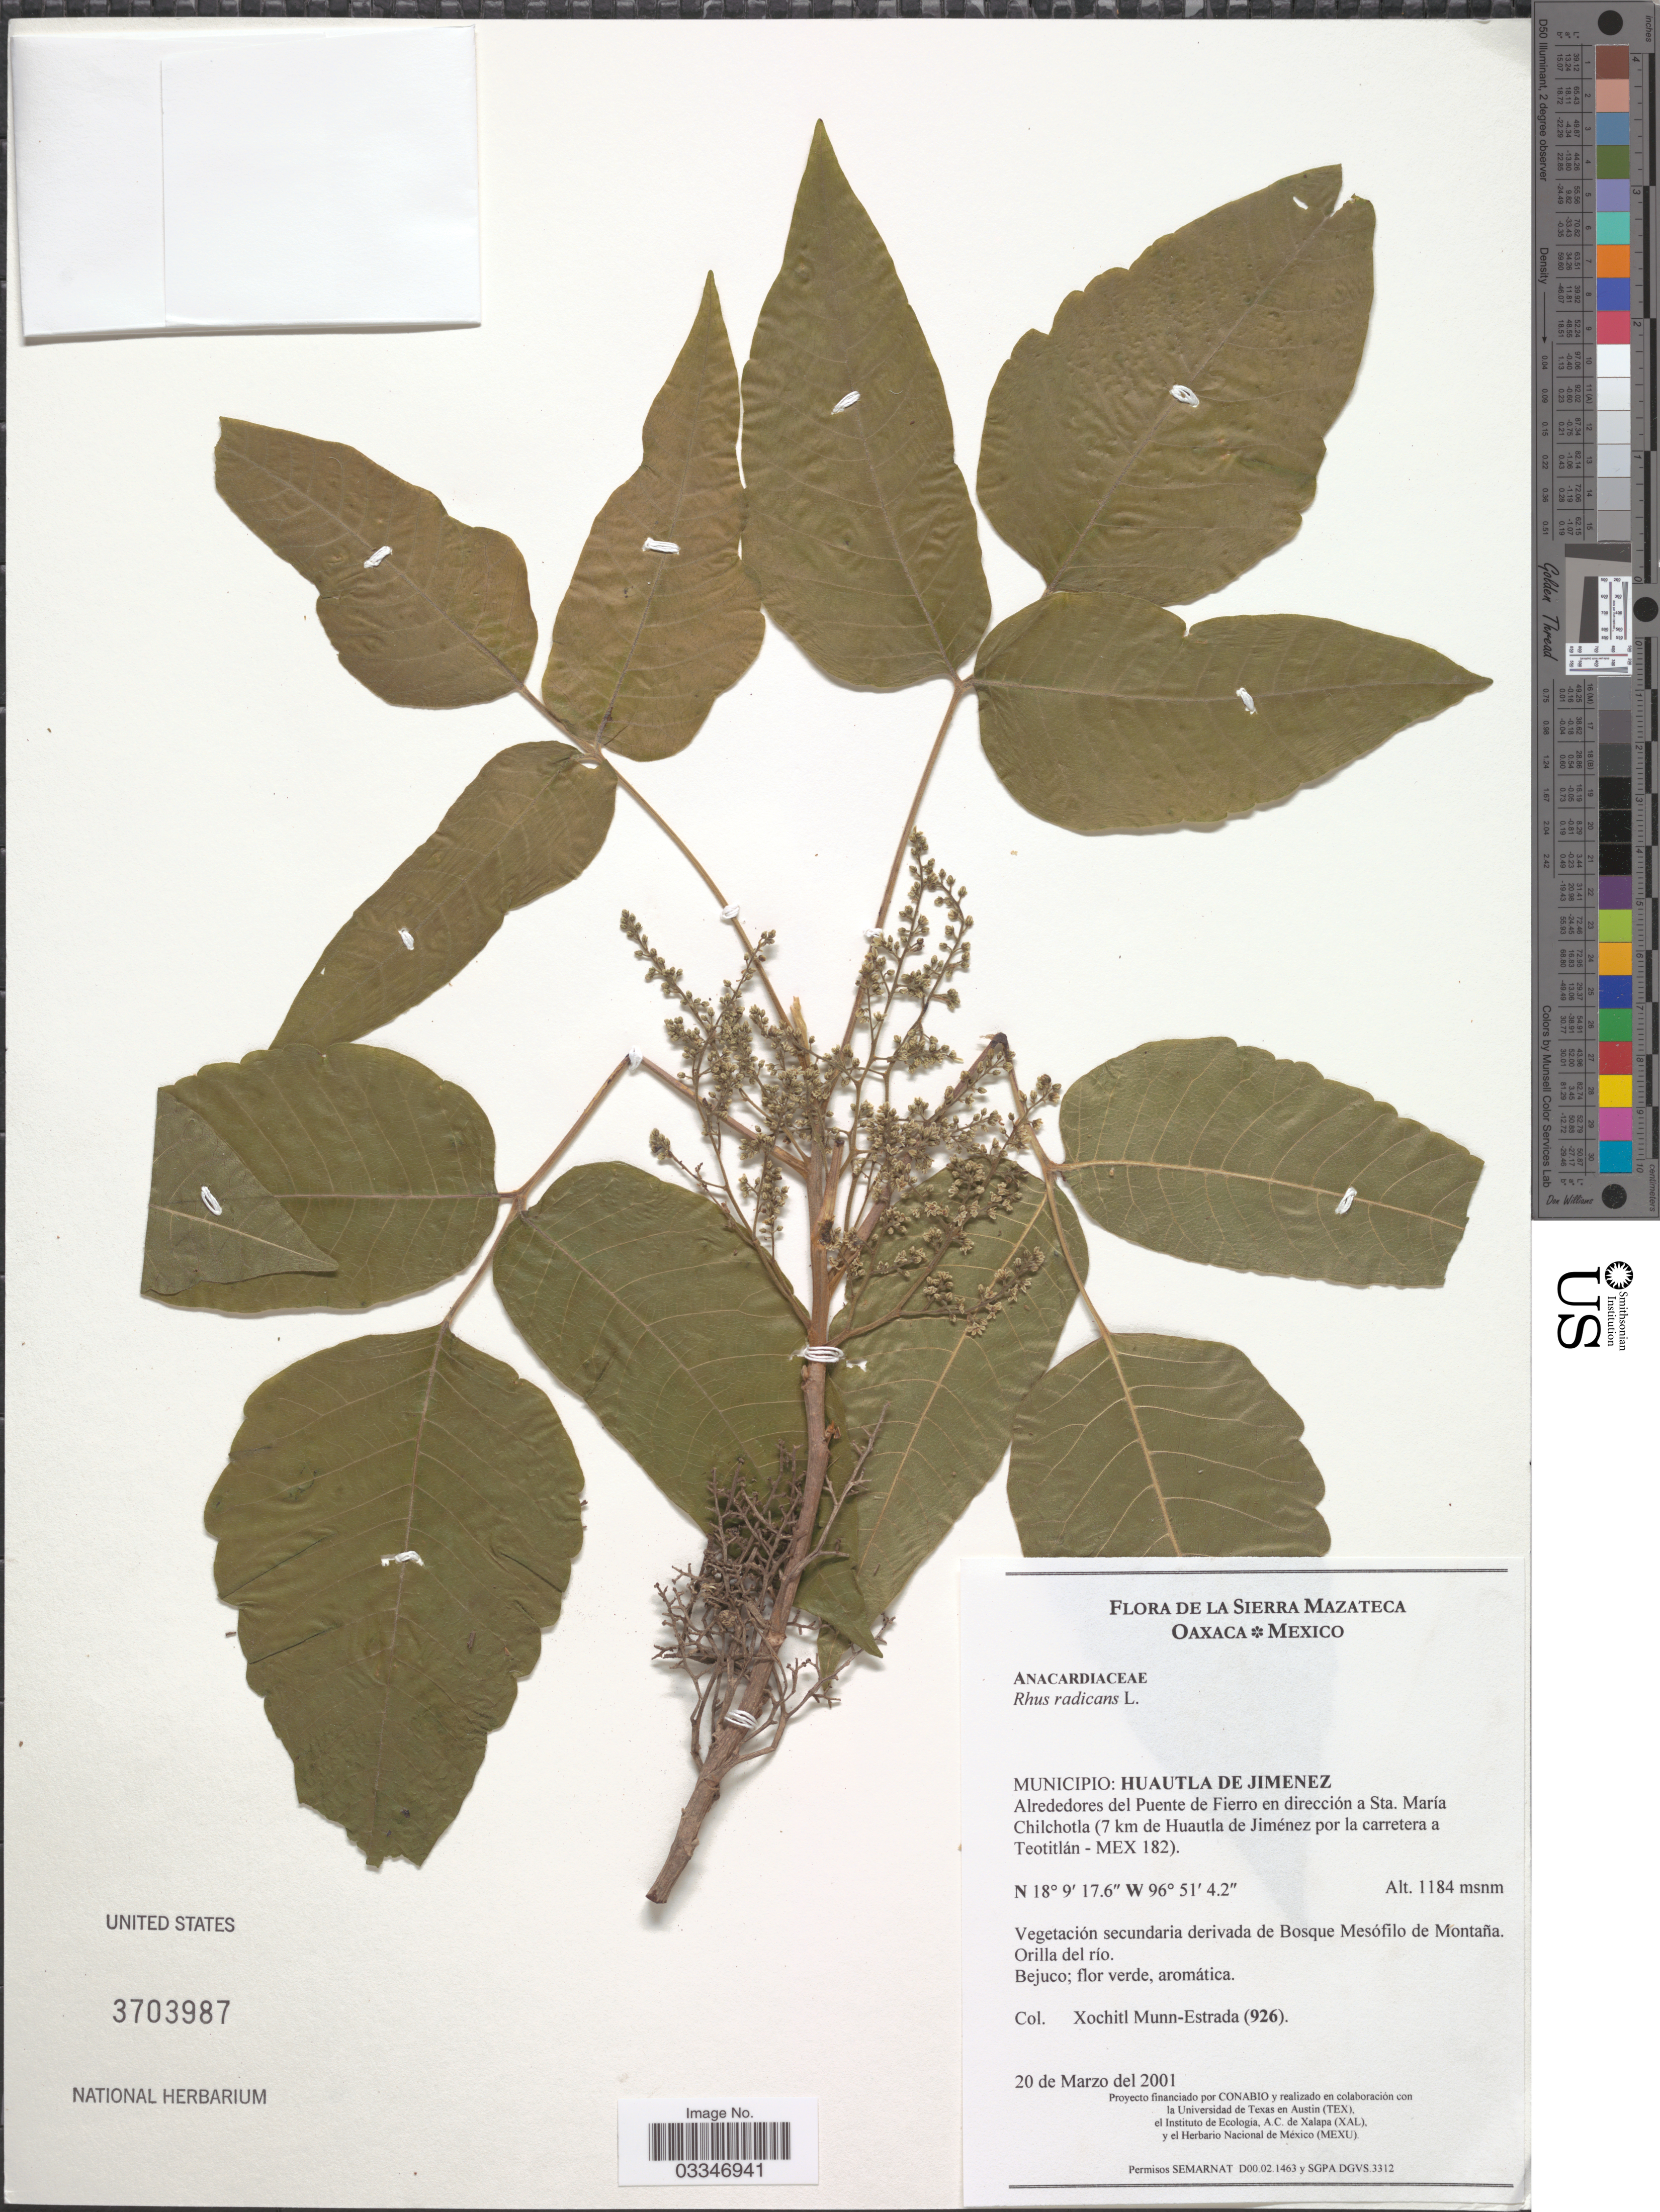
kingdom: Plantae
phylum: Tracheophyta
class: Magnoliopsida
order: Sapindales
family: Anacardiaceae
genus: Toxicodendron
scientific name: Toxicodendron radicans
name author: (L.) Kuntze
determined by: Mitchell, John D.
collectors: X. Munn-Estrada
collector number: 926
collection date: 2001-03-20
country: Mexico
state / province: Oaxaca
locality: De la Sierra Mazateca, Municipio: Huautla de Jimenez, Alrededores del Puente de Fierro en dirección a Sta. María Chilchotla (7 km de Huautla de Jiménez por la carretera a Teotitlán-Mex 182).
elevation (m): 1184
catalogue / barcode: US 3703987